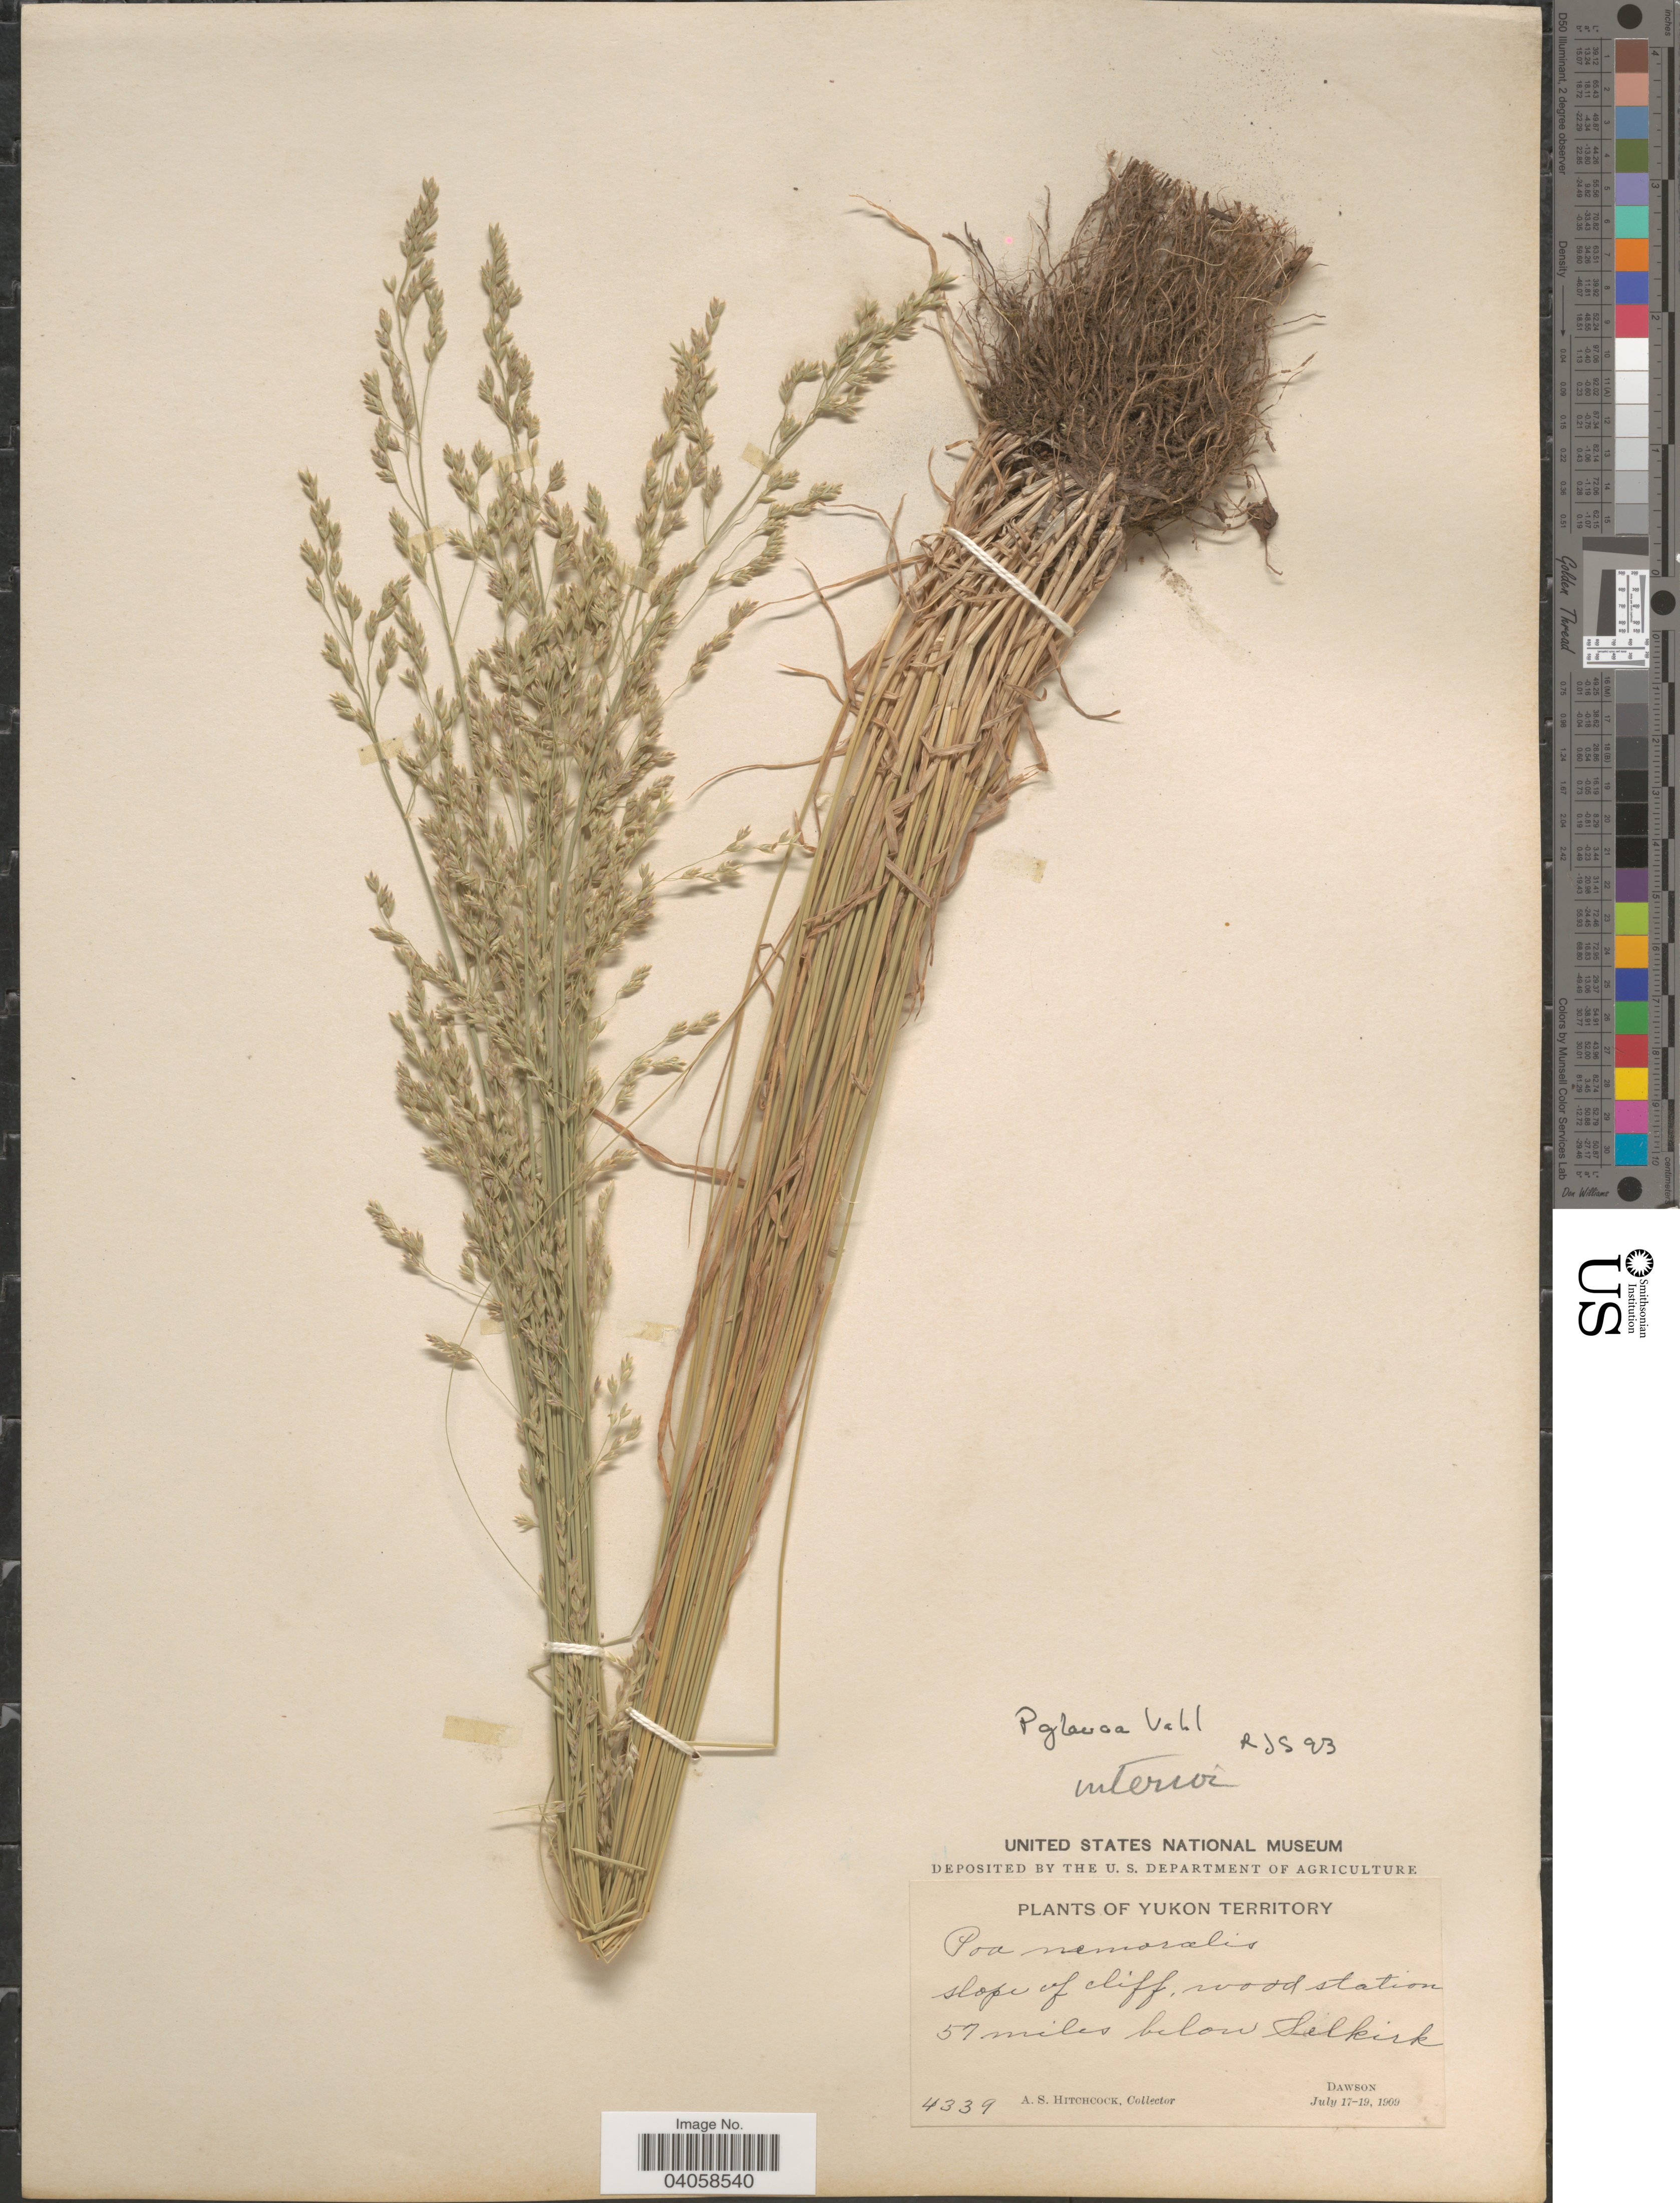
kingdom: Plantae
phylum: Tracheophyta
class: Liliopsida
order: Poales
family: Poaceae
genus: Poa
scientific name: Poa glauca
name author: Vahl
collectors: A. S. Hitchcock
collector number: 4339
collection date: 1909-07-17/1909-07-19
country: Canada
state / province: Yukon Territory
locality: Slope of cliff, wood station 57 miles belwo Selkirk.Dawson.